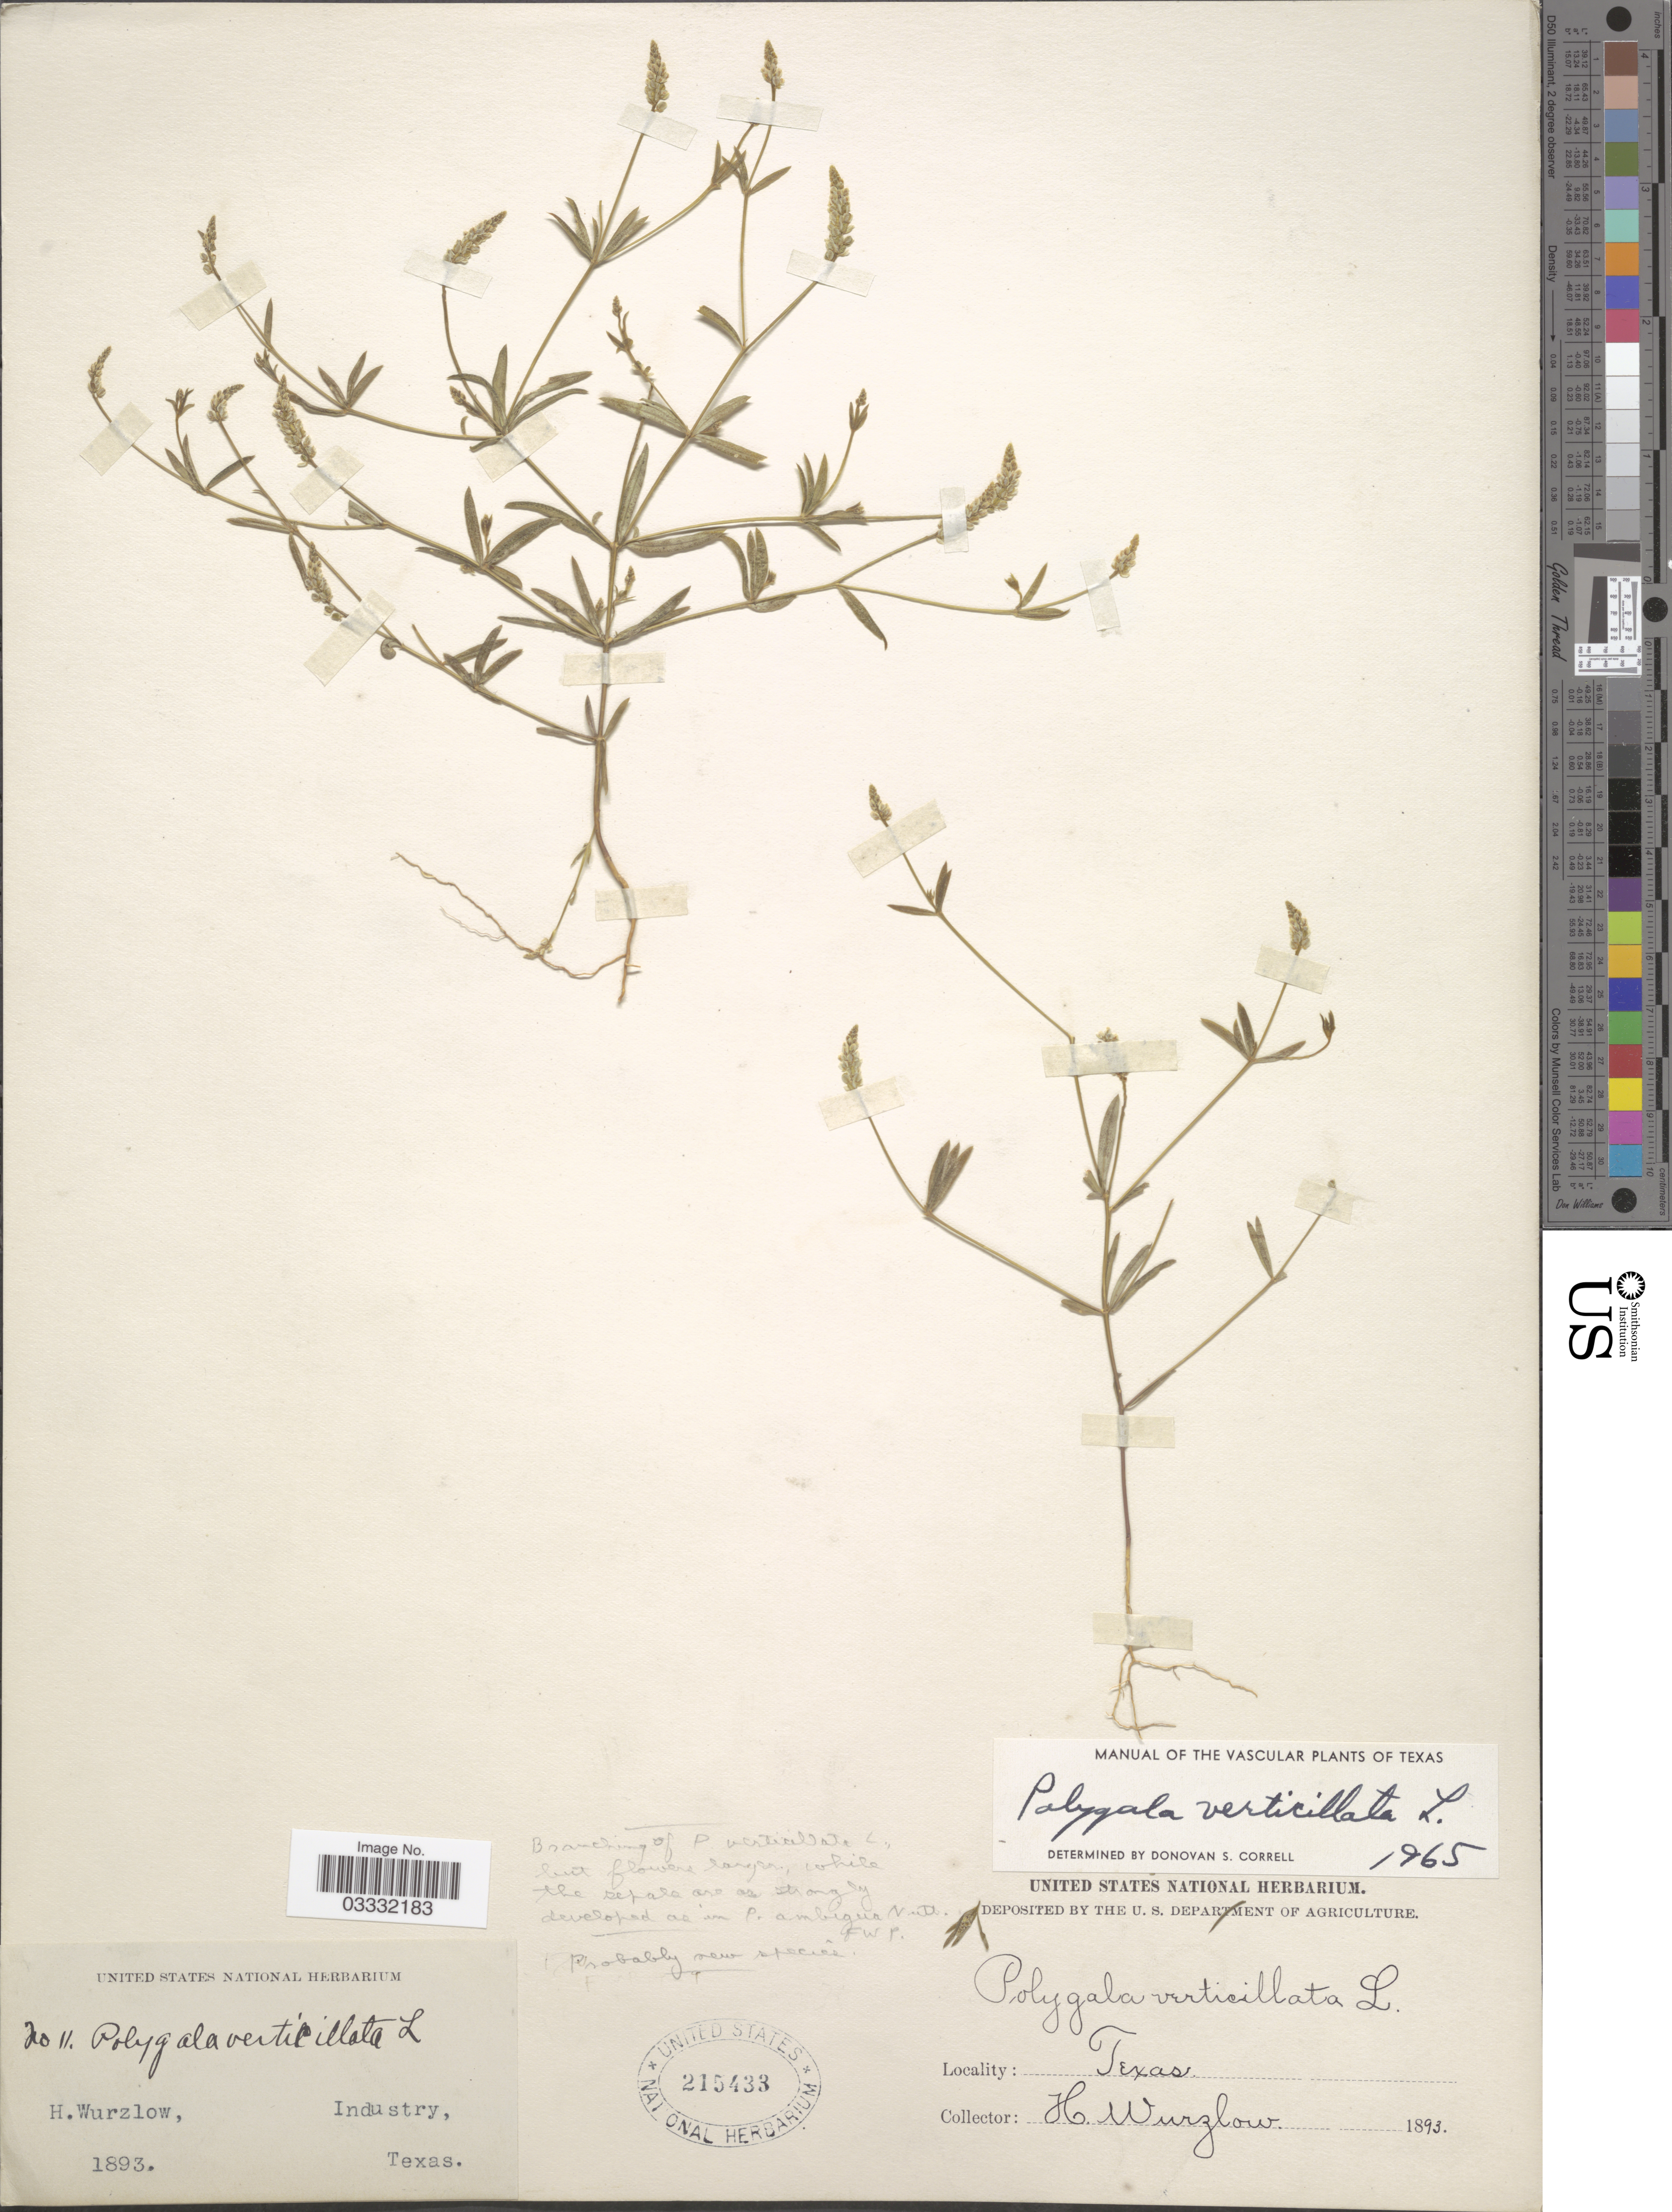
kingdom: Plantae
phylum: Tracheophyta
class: Magnoliopsida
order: Fabales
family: Polygalaceae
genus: Polygala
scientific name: Polygala verticillata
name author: L.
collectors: H. Wurzlow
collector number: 11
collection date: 1893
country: United States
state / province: Texas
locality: Industry.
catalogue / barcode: US 215433